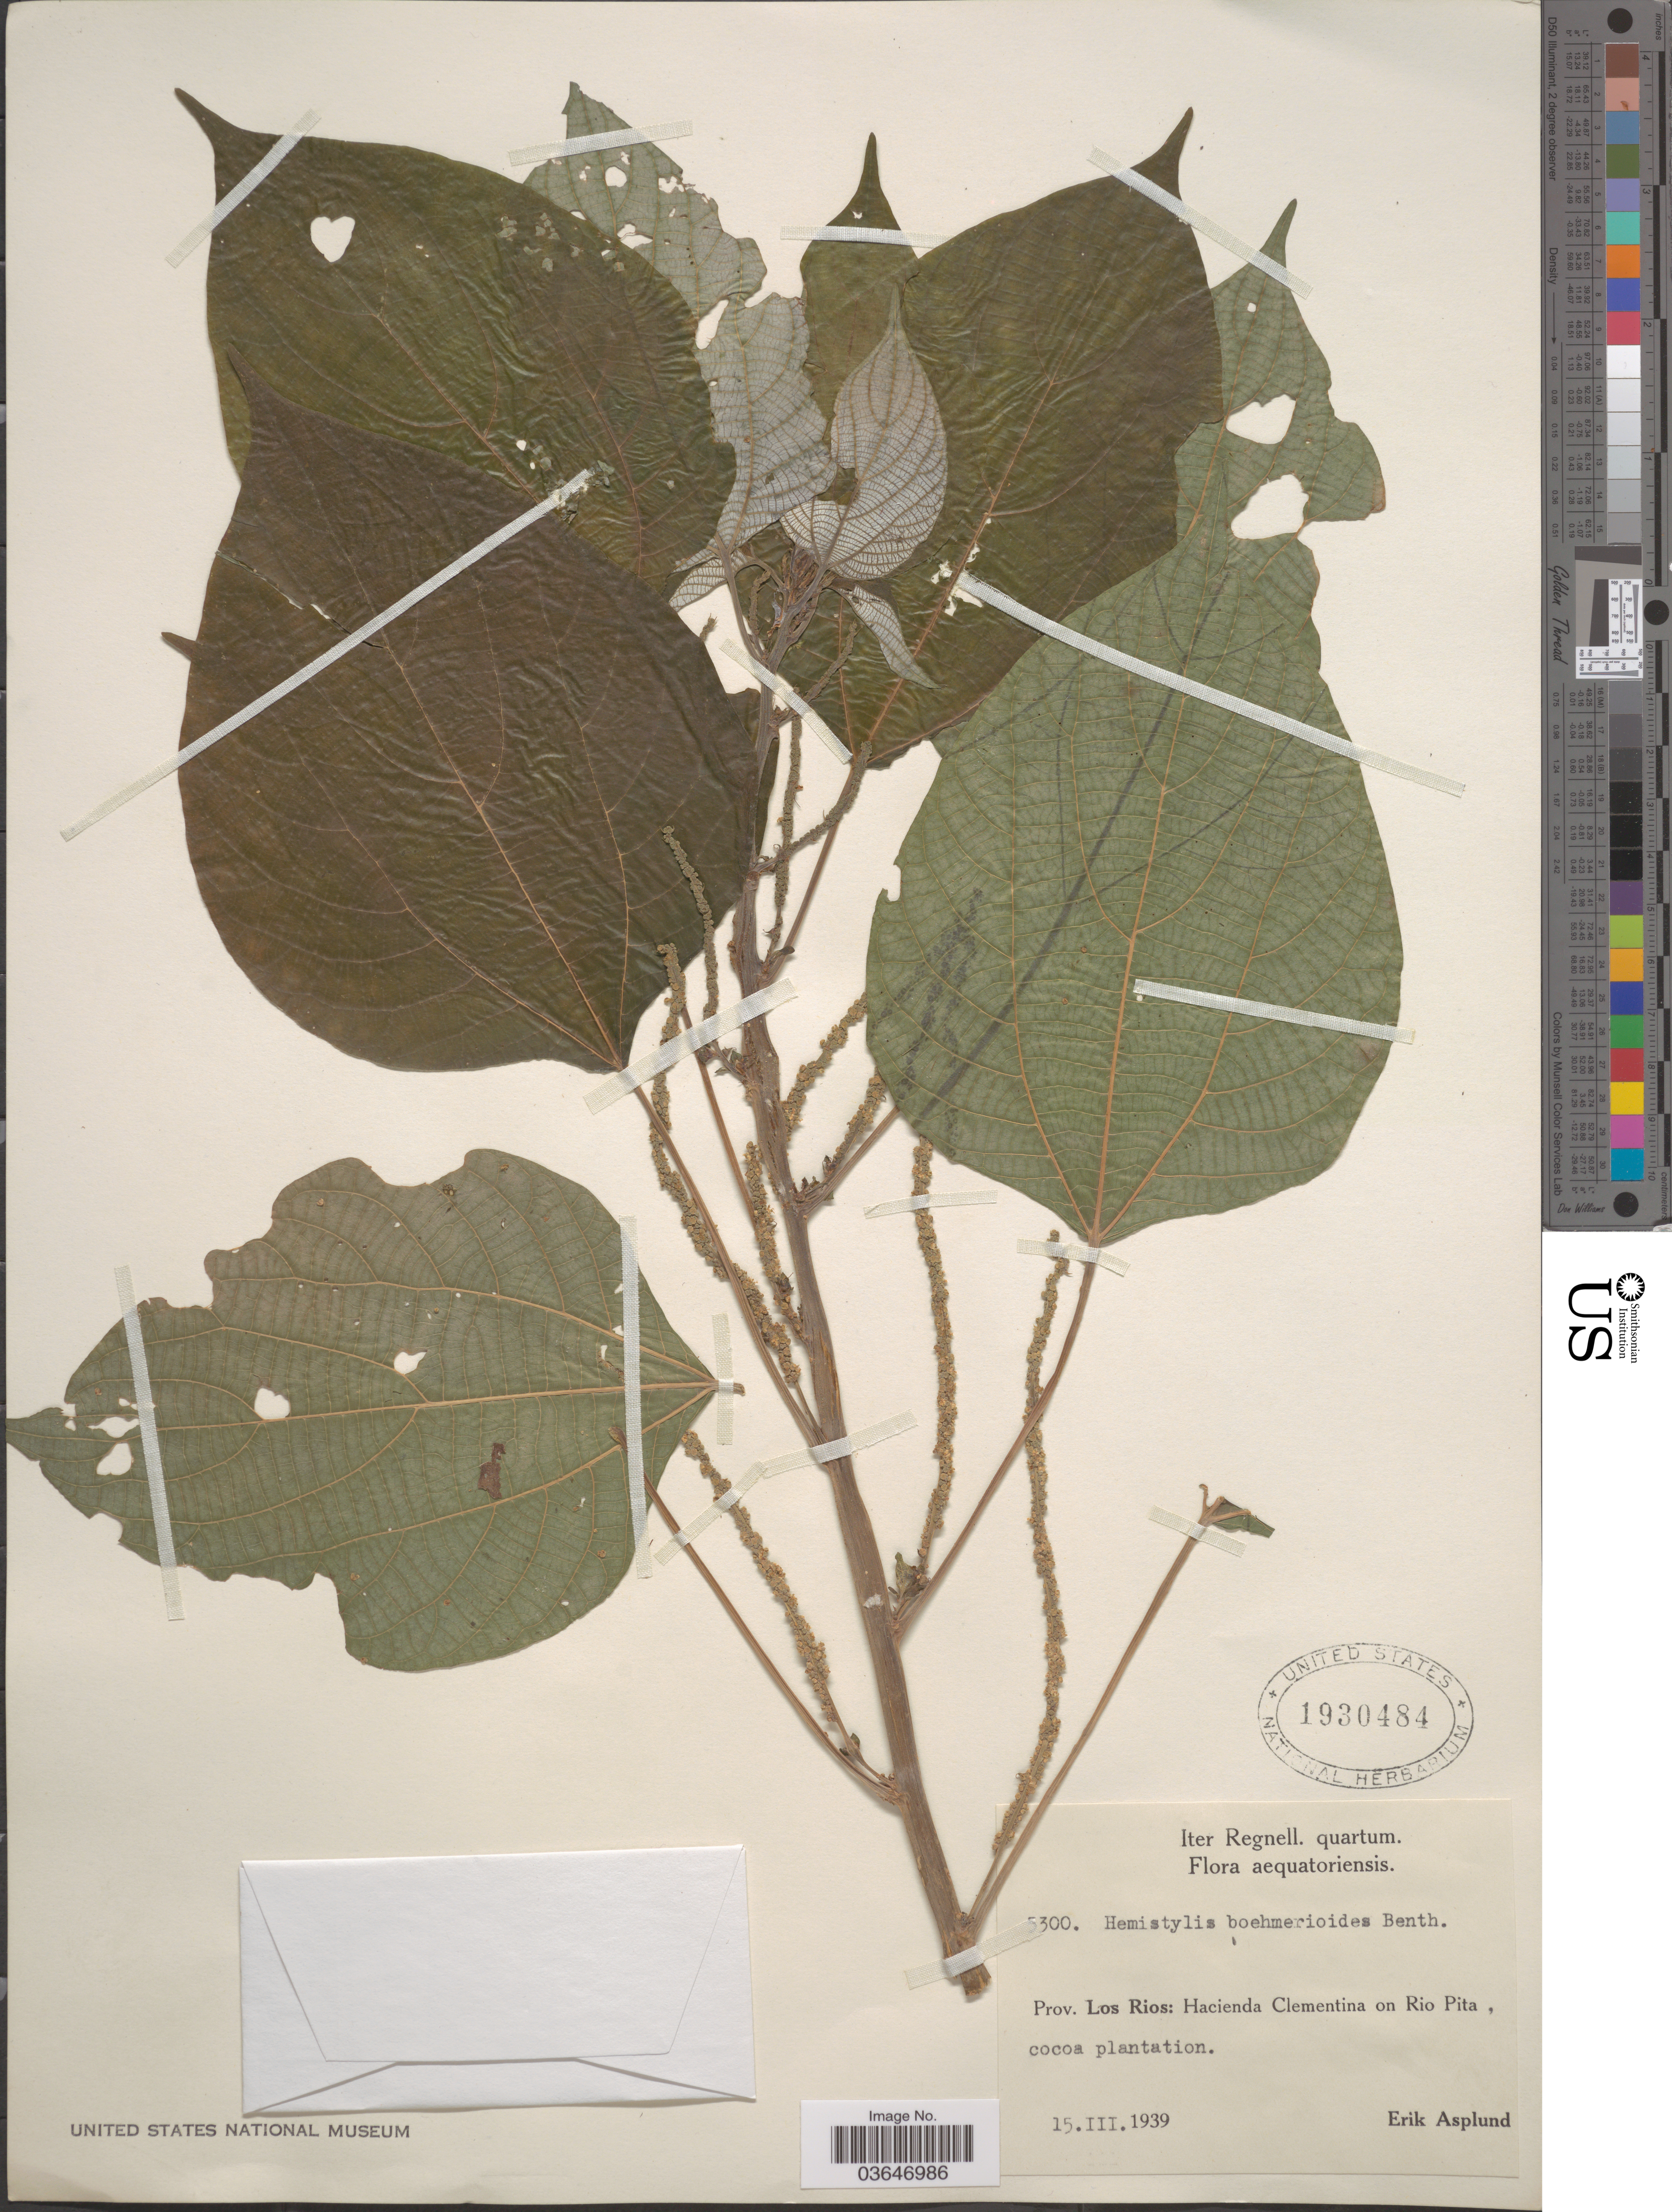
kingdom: Plantae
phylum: Tracheophyta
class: Magnoliopsida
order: Rosales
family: Urticaceae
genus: Hemistylus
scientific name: Hemistylus boehmerioides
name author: Benth.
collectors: E. Asplund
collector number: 5300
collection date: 1939-03-15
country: Ecuador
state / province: Los Ríos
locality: Hacienda Clementina on Rio Pita, cocoa plantation.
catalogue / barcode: US 1930484